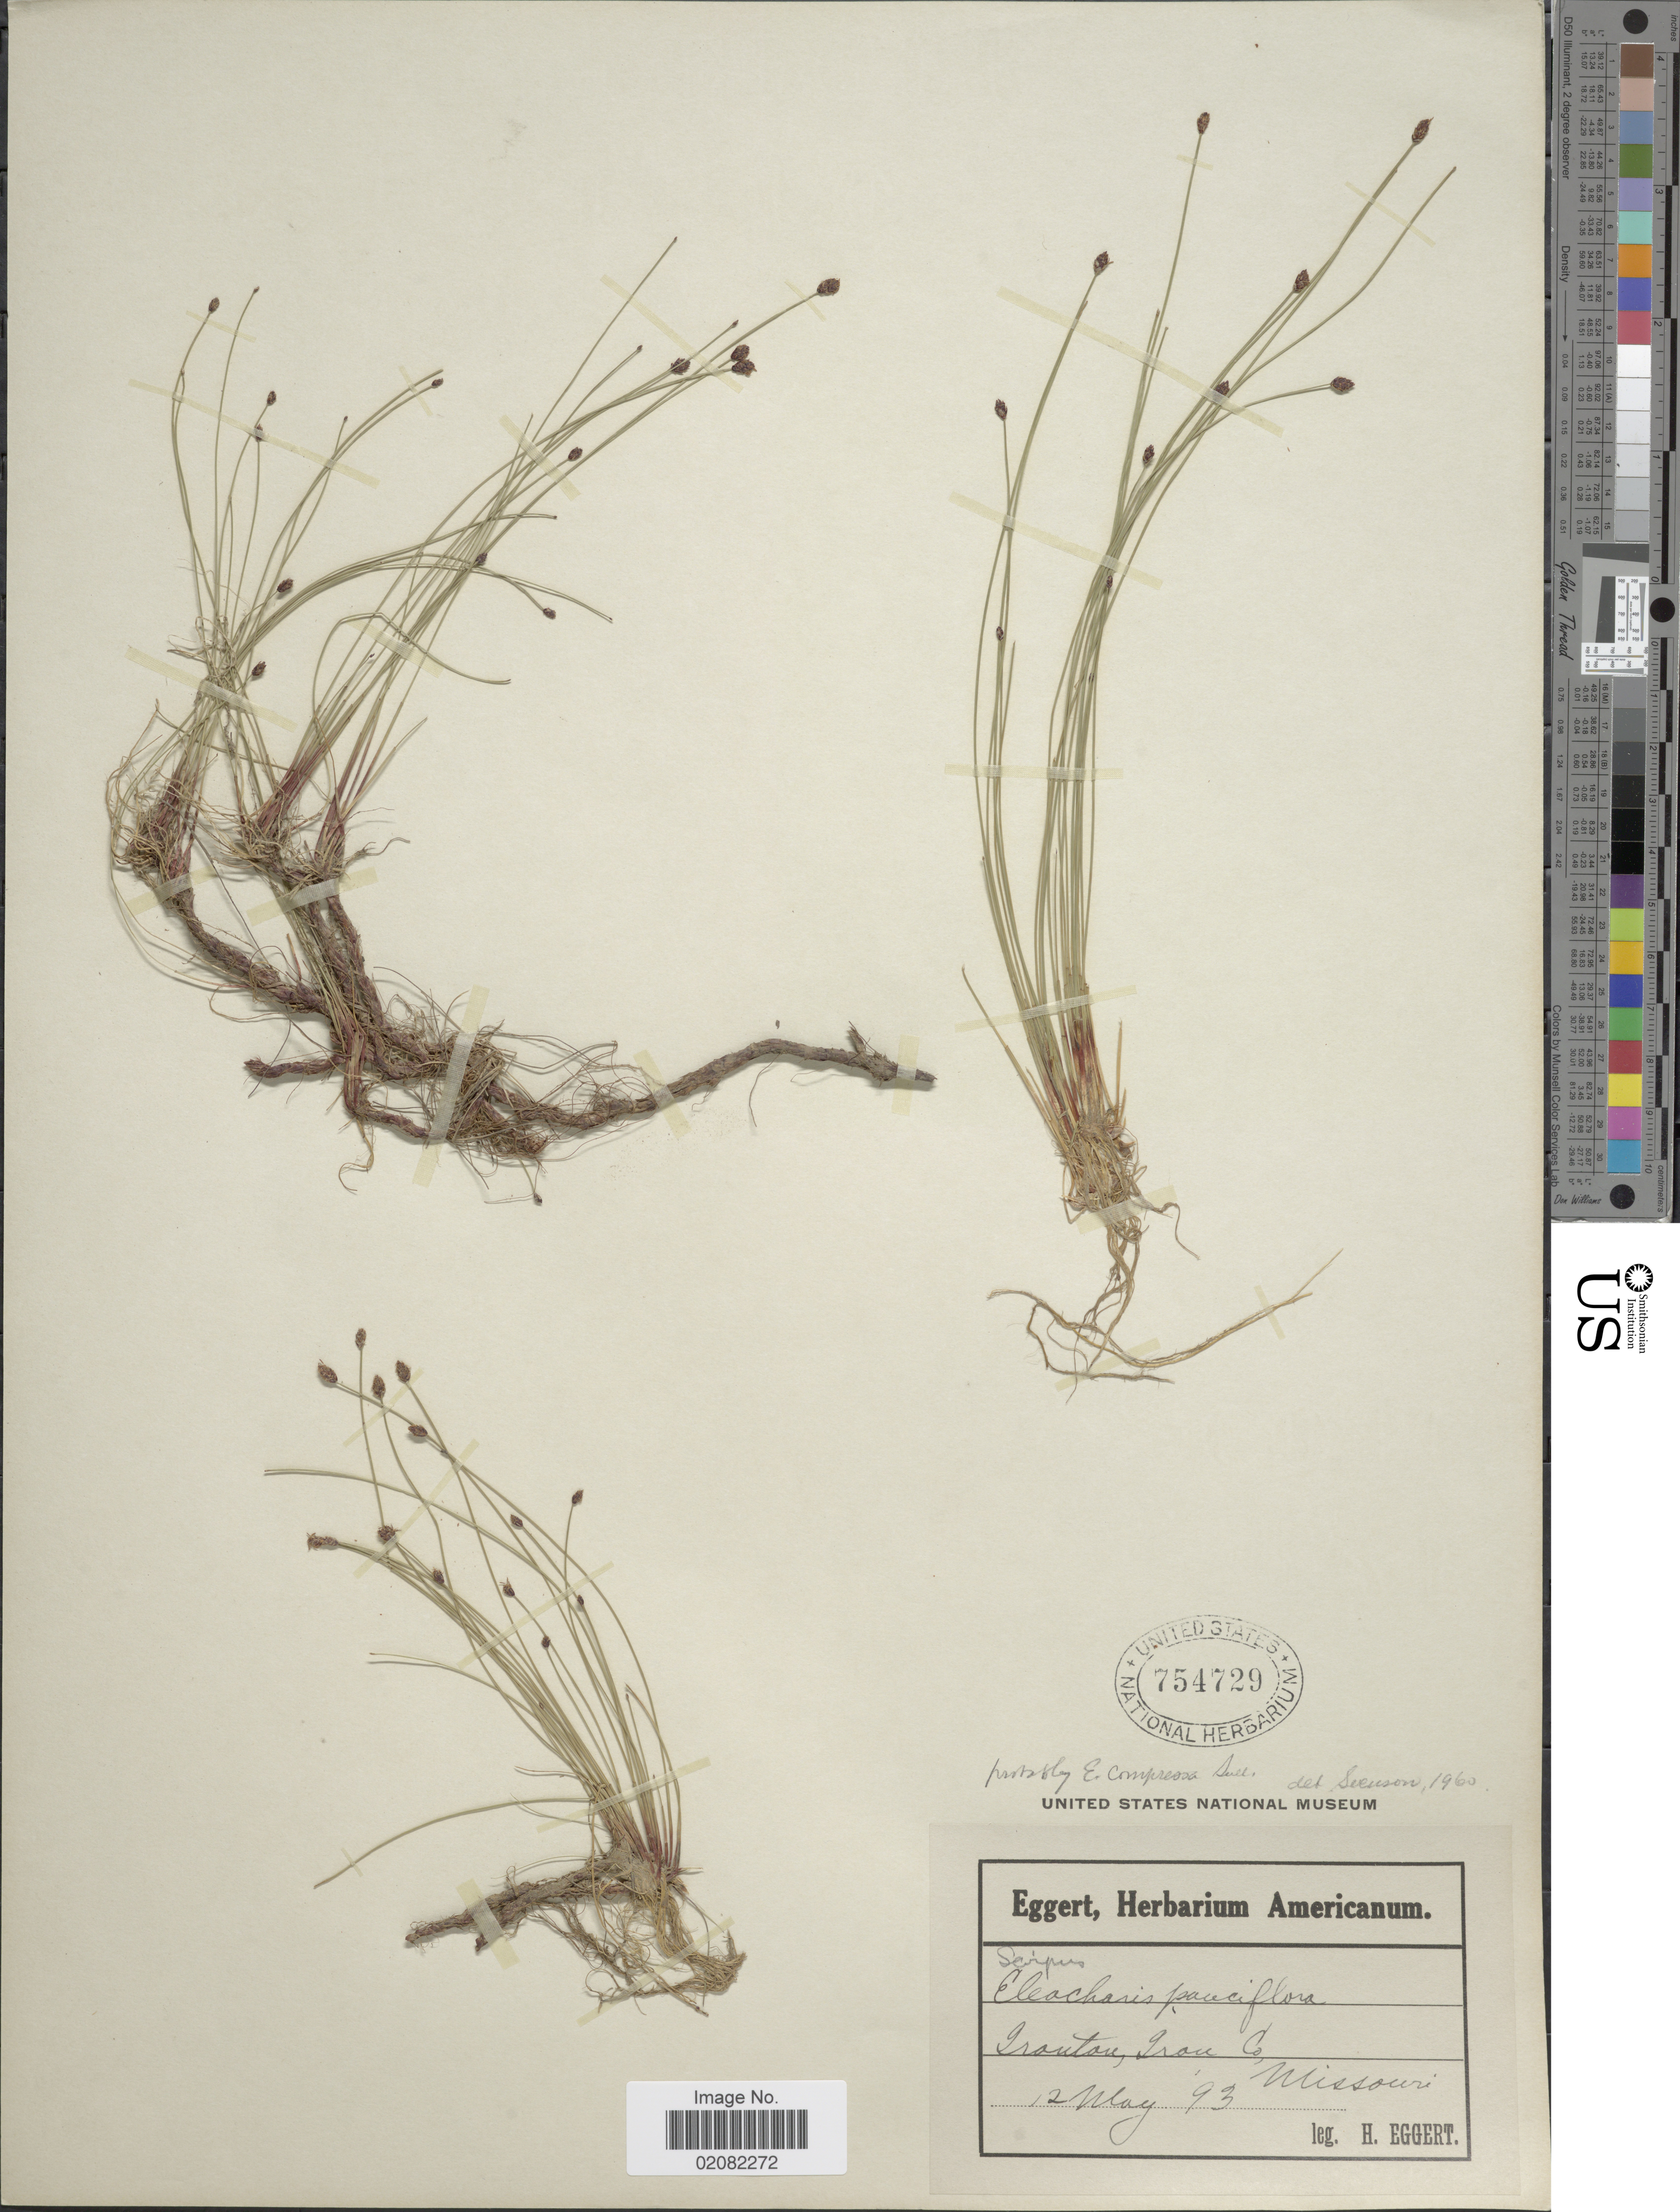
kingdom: Plantae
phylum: Tracheophyta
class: Liliopsida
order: Poales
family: Cyperaceae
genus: Eleocharis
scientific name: Eleocharis compressa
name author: Sull.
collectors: H. Eggert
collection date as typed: Transcribed d/m/y: 12/5/93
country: United States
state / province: Missouri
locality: Granton, Gron CO.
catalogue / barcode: US 754729